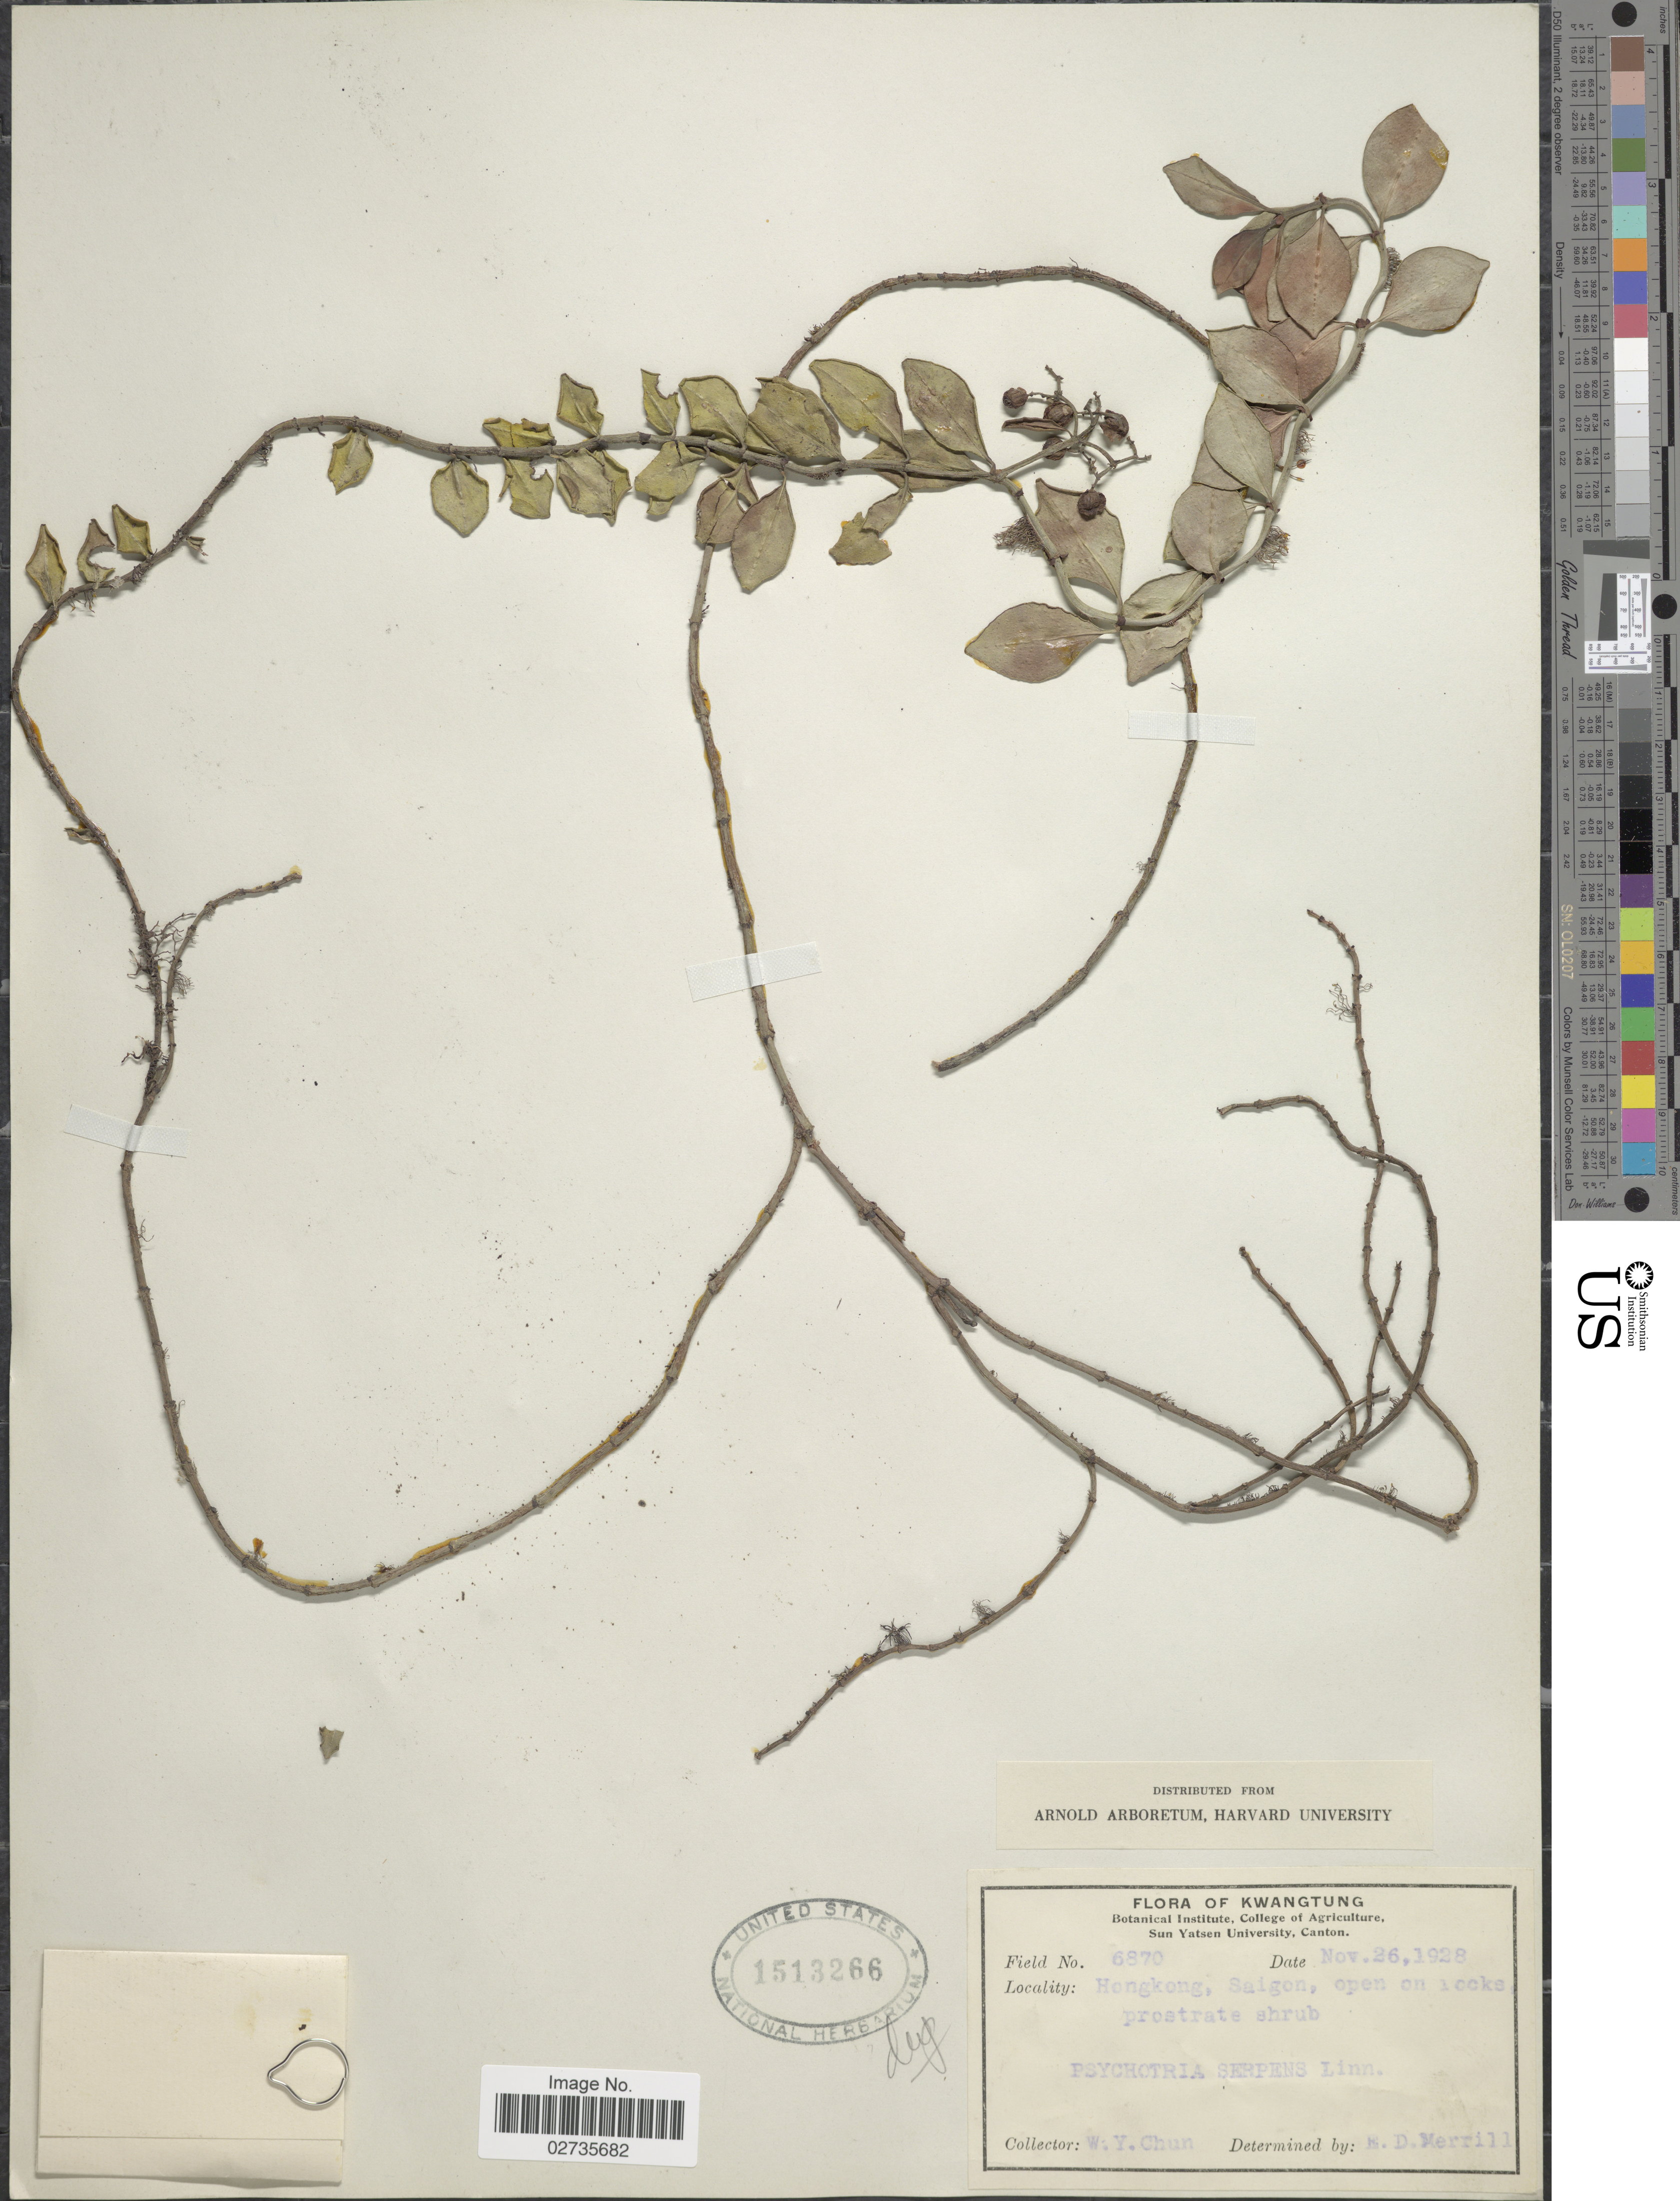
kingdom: Plantae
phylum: Tracheophyta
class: Magnoliopsida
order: Gentianales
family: Rubiaceae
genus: Psychotria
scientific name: Psychotria serpens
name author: L.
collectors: W. Y. Chun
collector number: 6870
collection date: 1928-11-26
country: China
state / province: Hong Kong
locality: Kwangtung, Saigon, open on rocks prostrate shrub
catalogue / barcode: US 1513266